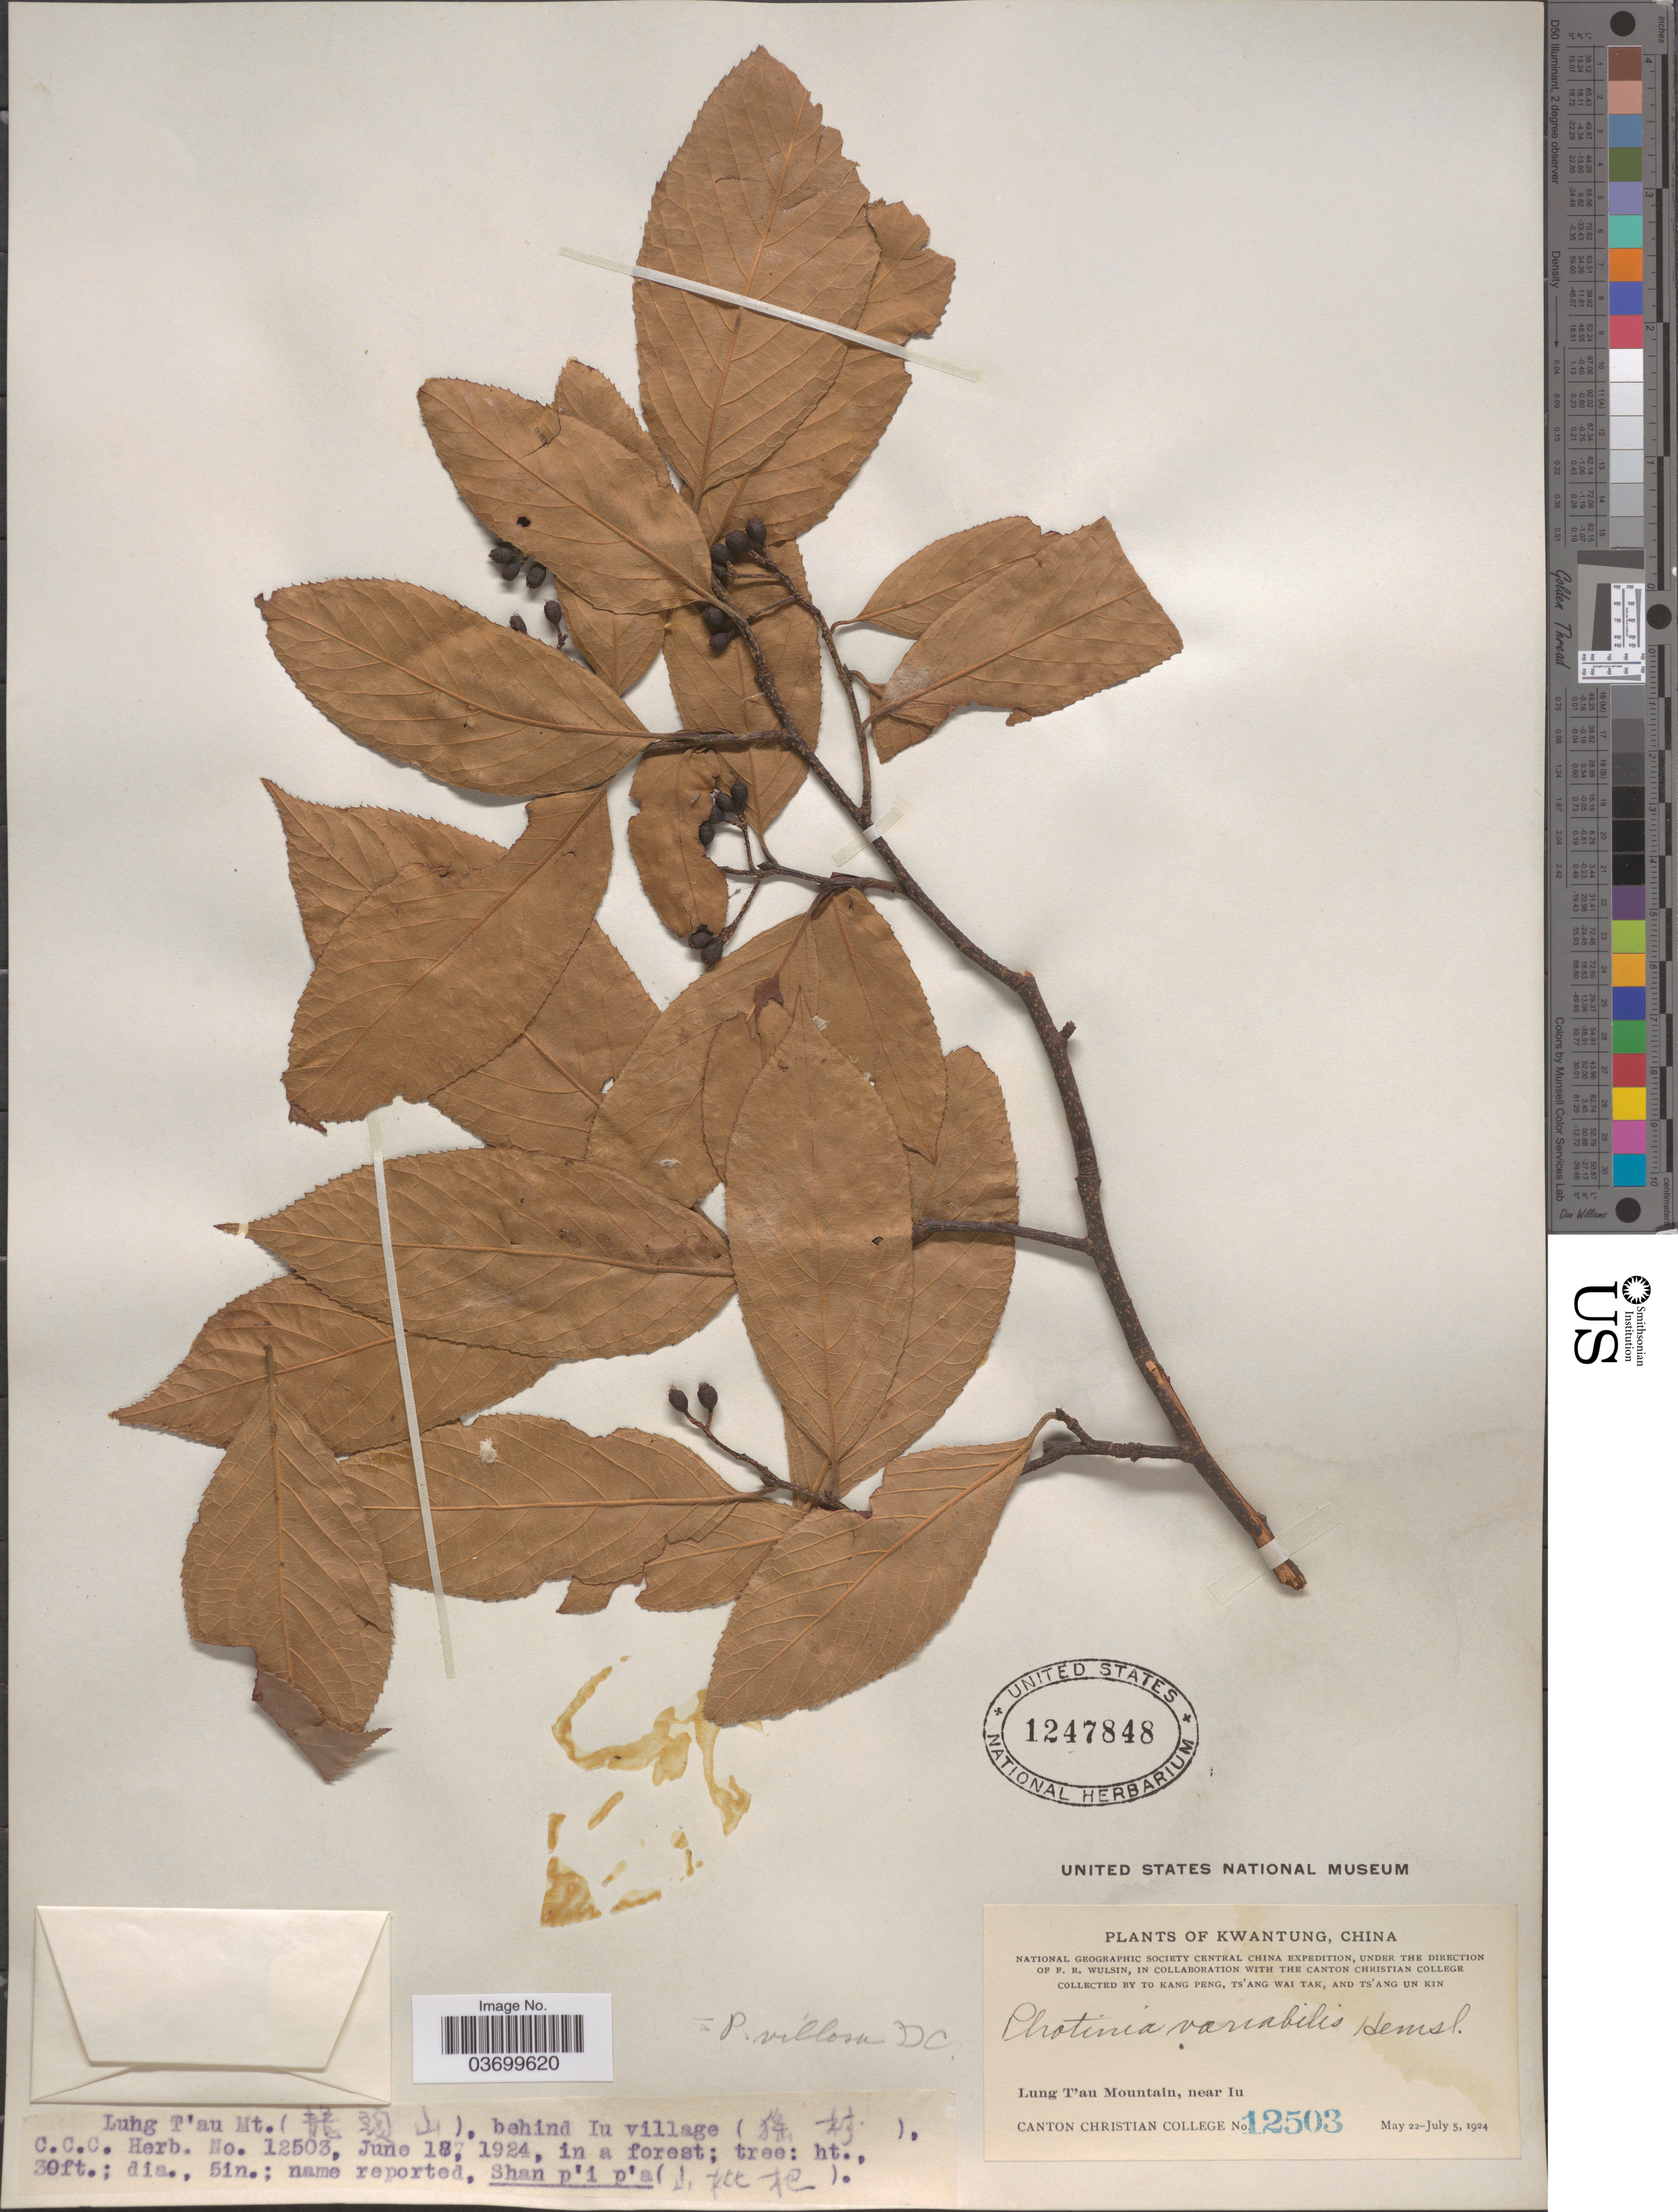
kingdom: Plantae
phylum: Tracheophyta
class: Magnoliopsida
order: Rosales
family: Rosaceae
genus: Photinia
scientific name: Photinia villosa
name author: (DC.) Thunb.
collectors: T. K. Peng, W. T. Tsang & Ts' Ang Un Kin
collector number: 12503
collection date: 1924-06-18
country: China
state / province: Guangdong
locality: Kwantung. Lung T'au Mountain (X), behind Iu village (X), in a forest.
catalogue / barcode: US 1247848